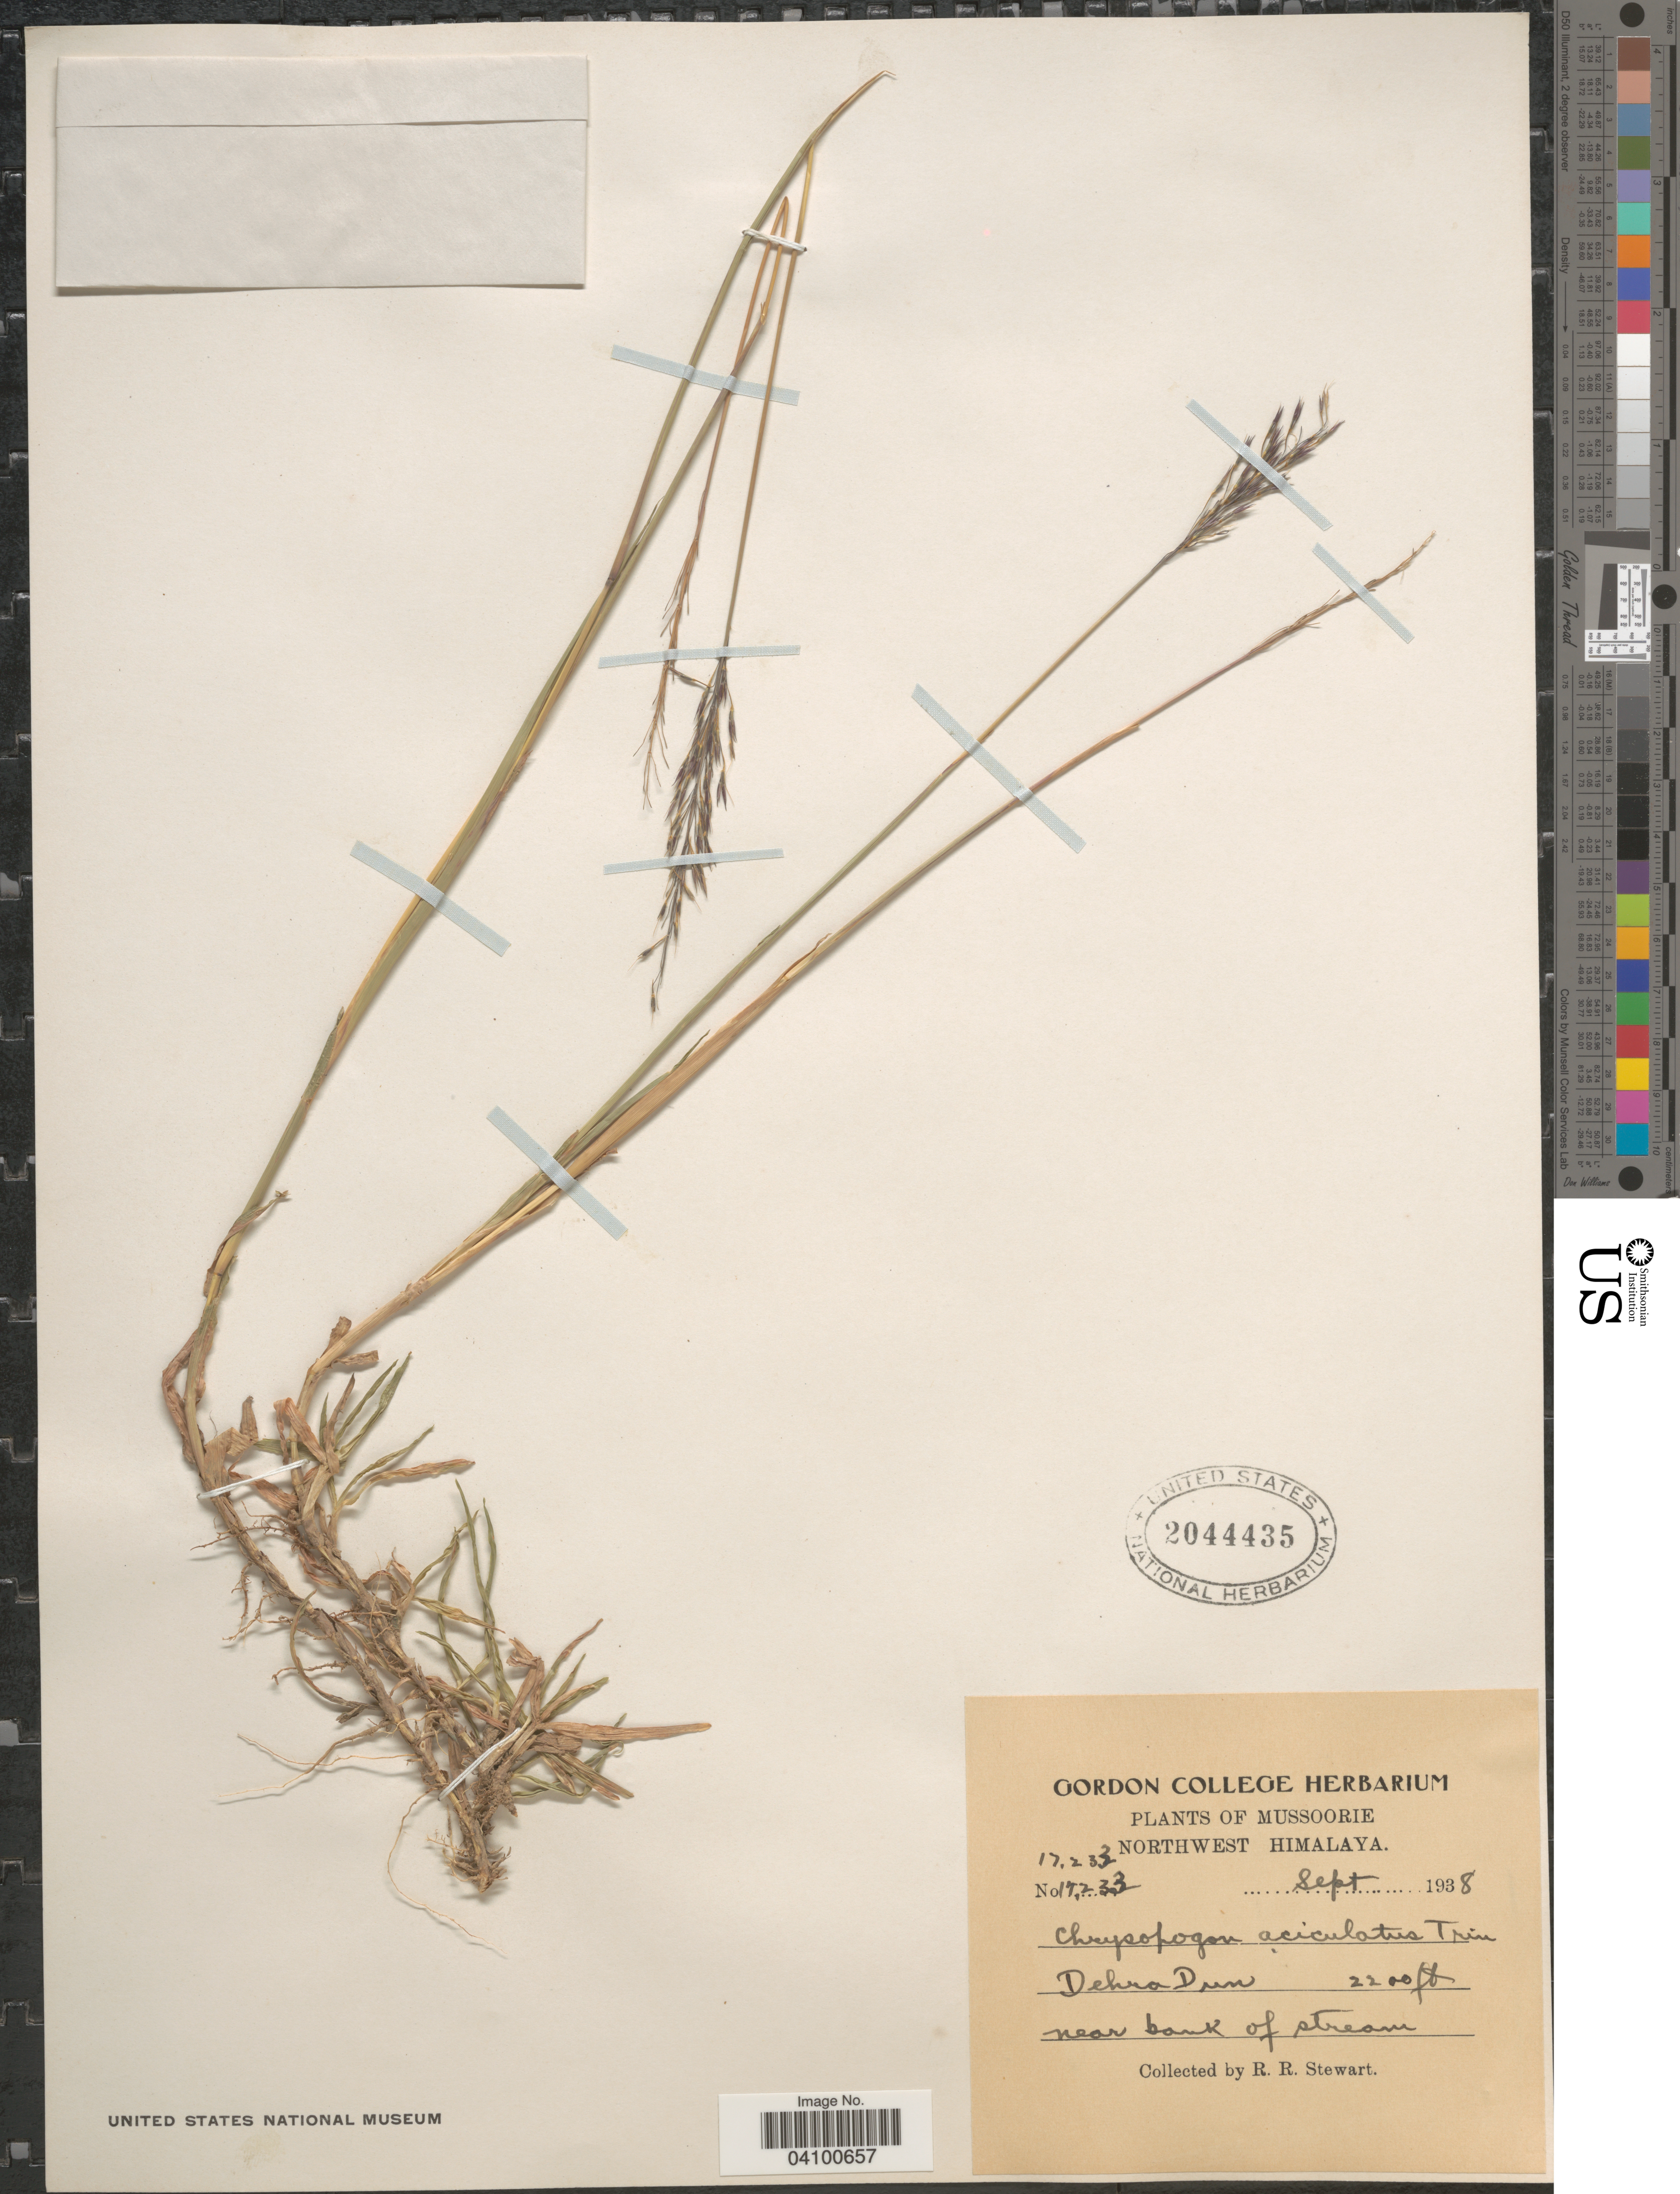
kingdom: Plantae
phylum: Tracheophyta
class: Liliopsida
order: Poales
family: Poaceae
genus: Chrysopogon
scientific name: Chrysopogon aciculatus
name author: (Retz.) Trin.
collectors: R. Stewart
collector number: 17233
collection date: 1938-09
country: India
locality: Mussoorie. Northwest Himalaya. Dehra Dun near bank of stream.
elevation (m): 671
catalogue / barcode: US 2044435